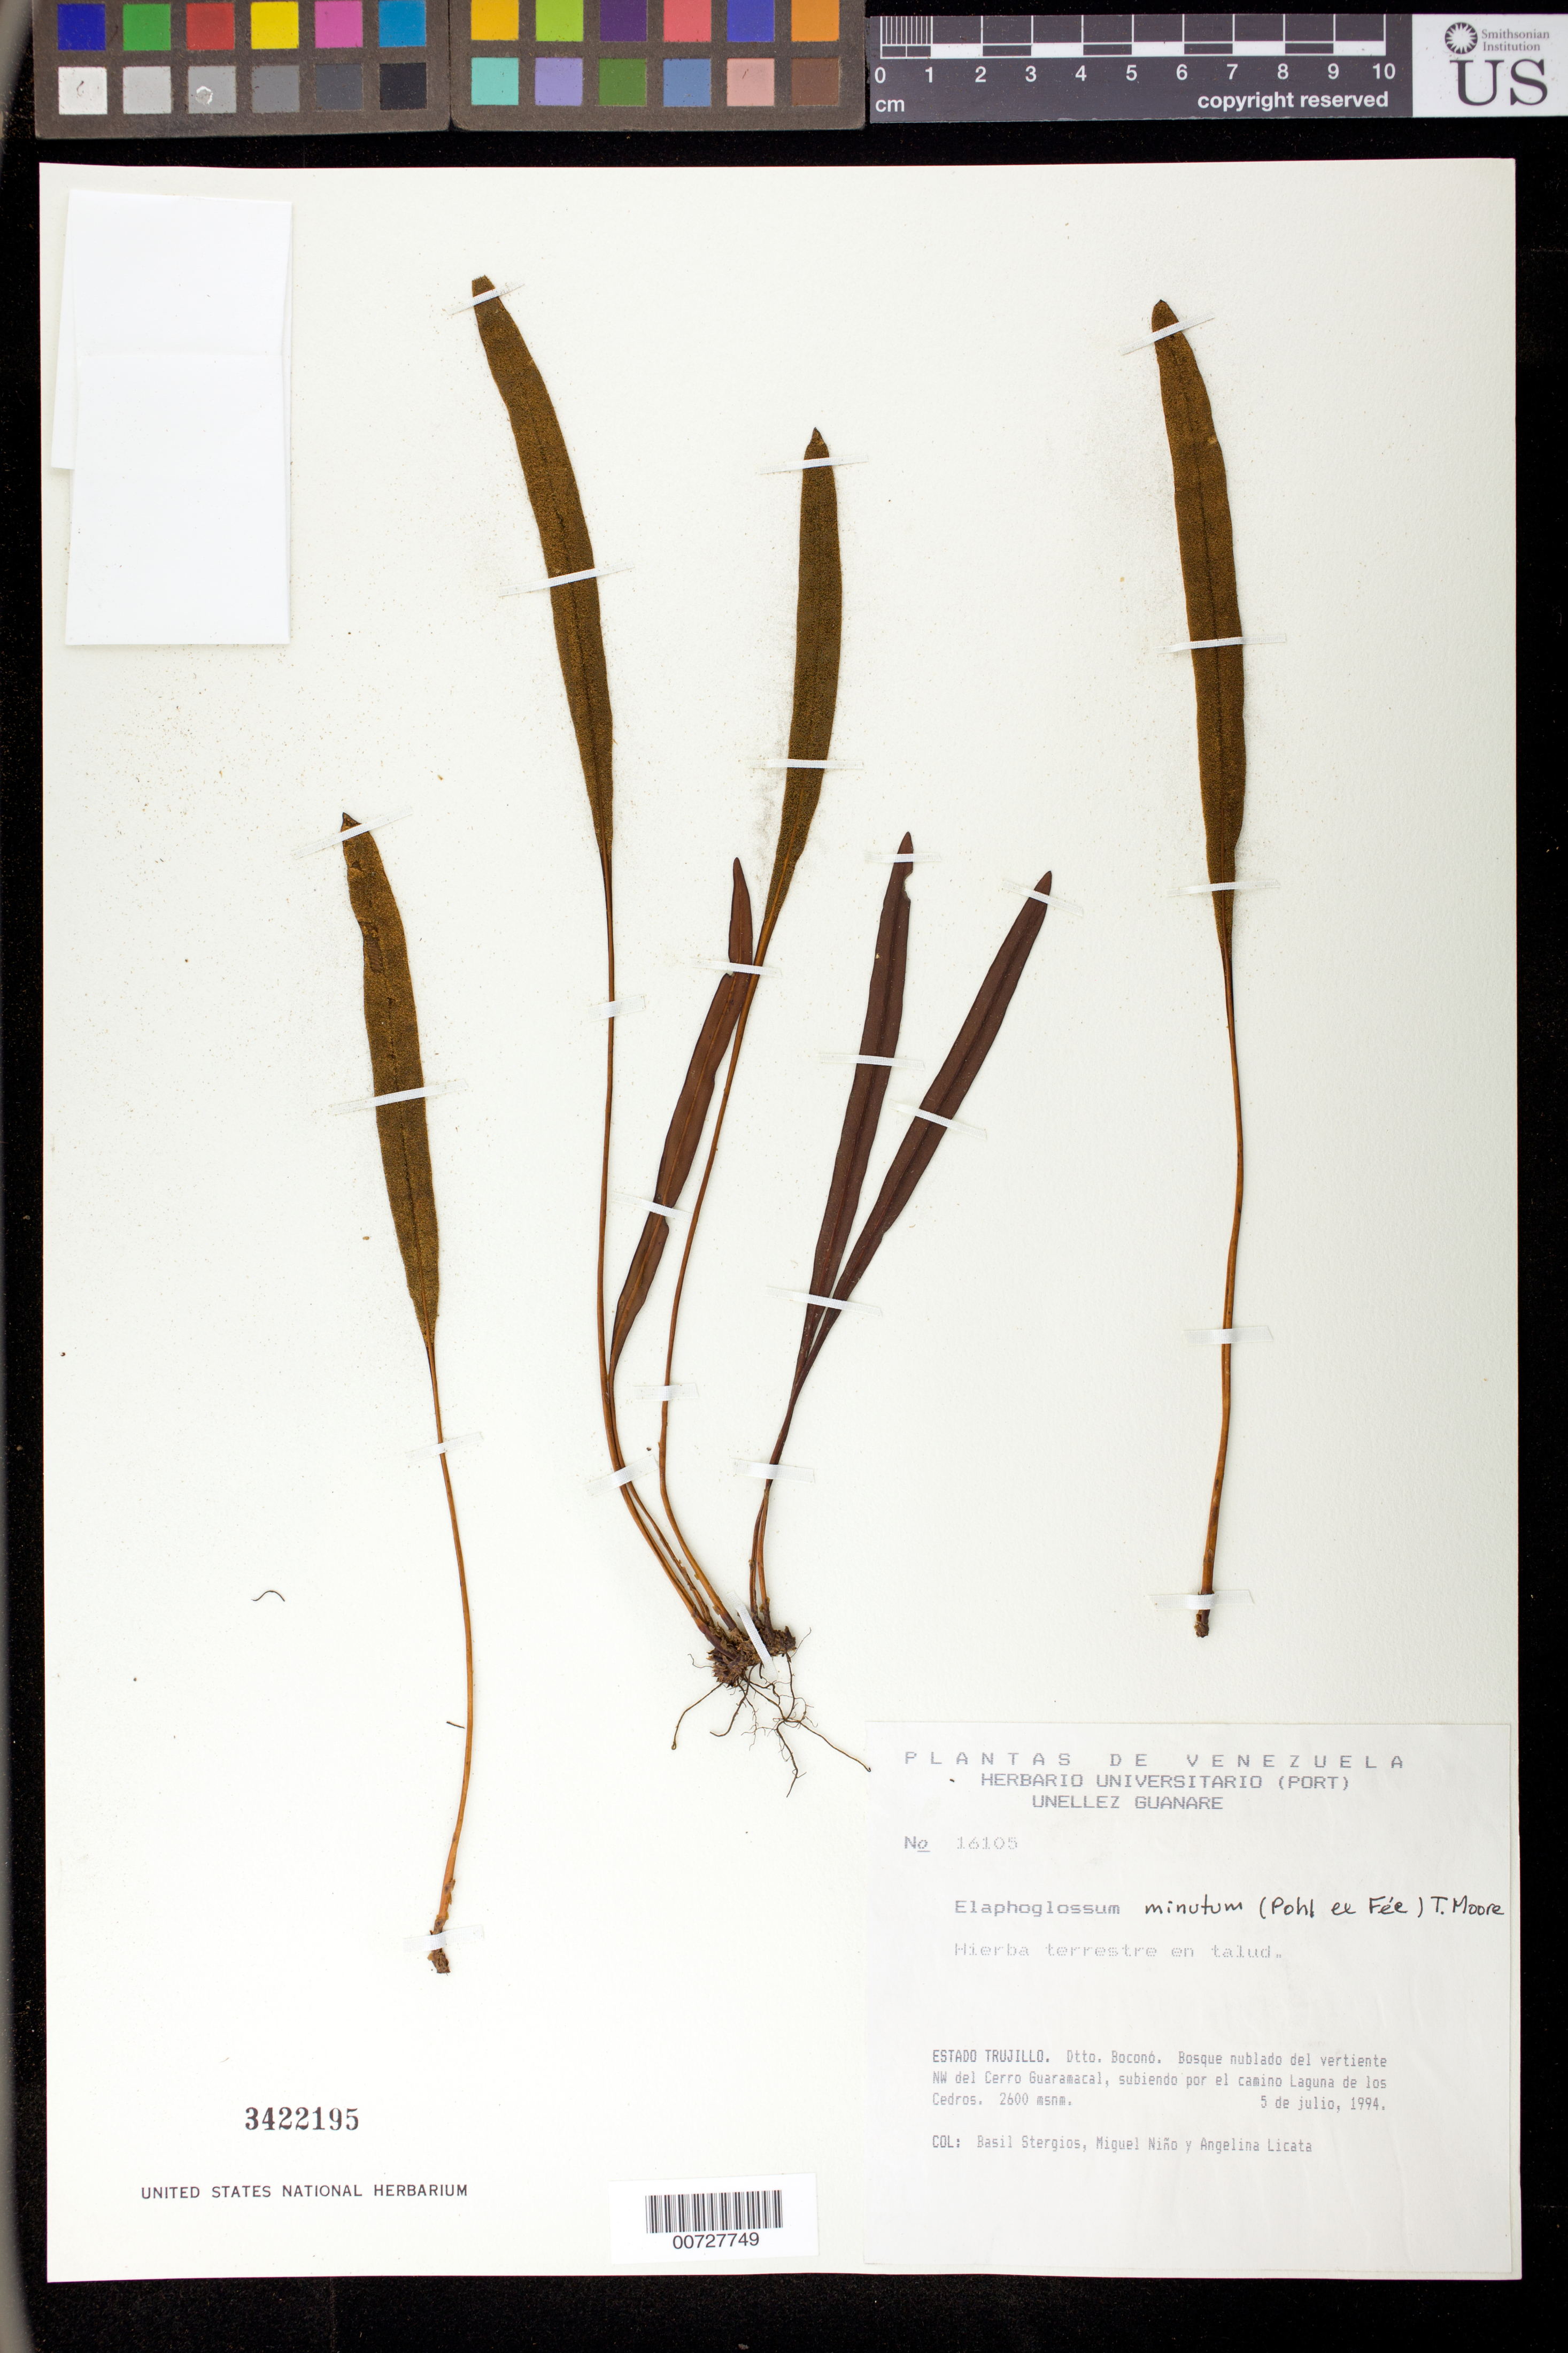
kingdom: Plantae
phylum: Tracheophyta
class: Polypodiopsida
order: Polypodiales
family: Dryopteridaceae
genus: Elaphoglossum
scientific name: Elaphoglossum gayanum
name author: (Fée) T. Moore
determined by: Vasco, A.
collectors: B. G. Stergios, S. M. Niño & A. Licata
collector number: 16105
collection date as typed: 05 Jun 1994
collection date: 1994-06-05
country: Venezuela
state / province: Trujillo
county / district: Boconó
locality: Cerro Guaramacal, vertiente NW del subiendo por el camino Laguna de los Cedros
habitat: Bosque nublado.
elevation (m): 2600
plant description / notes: PORT, US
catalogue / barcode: US 3422195